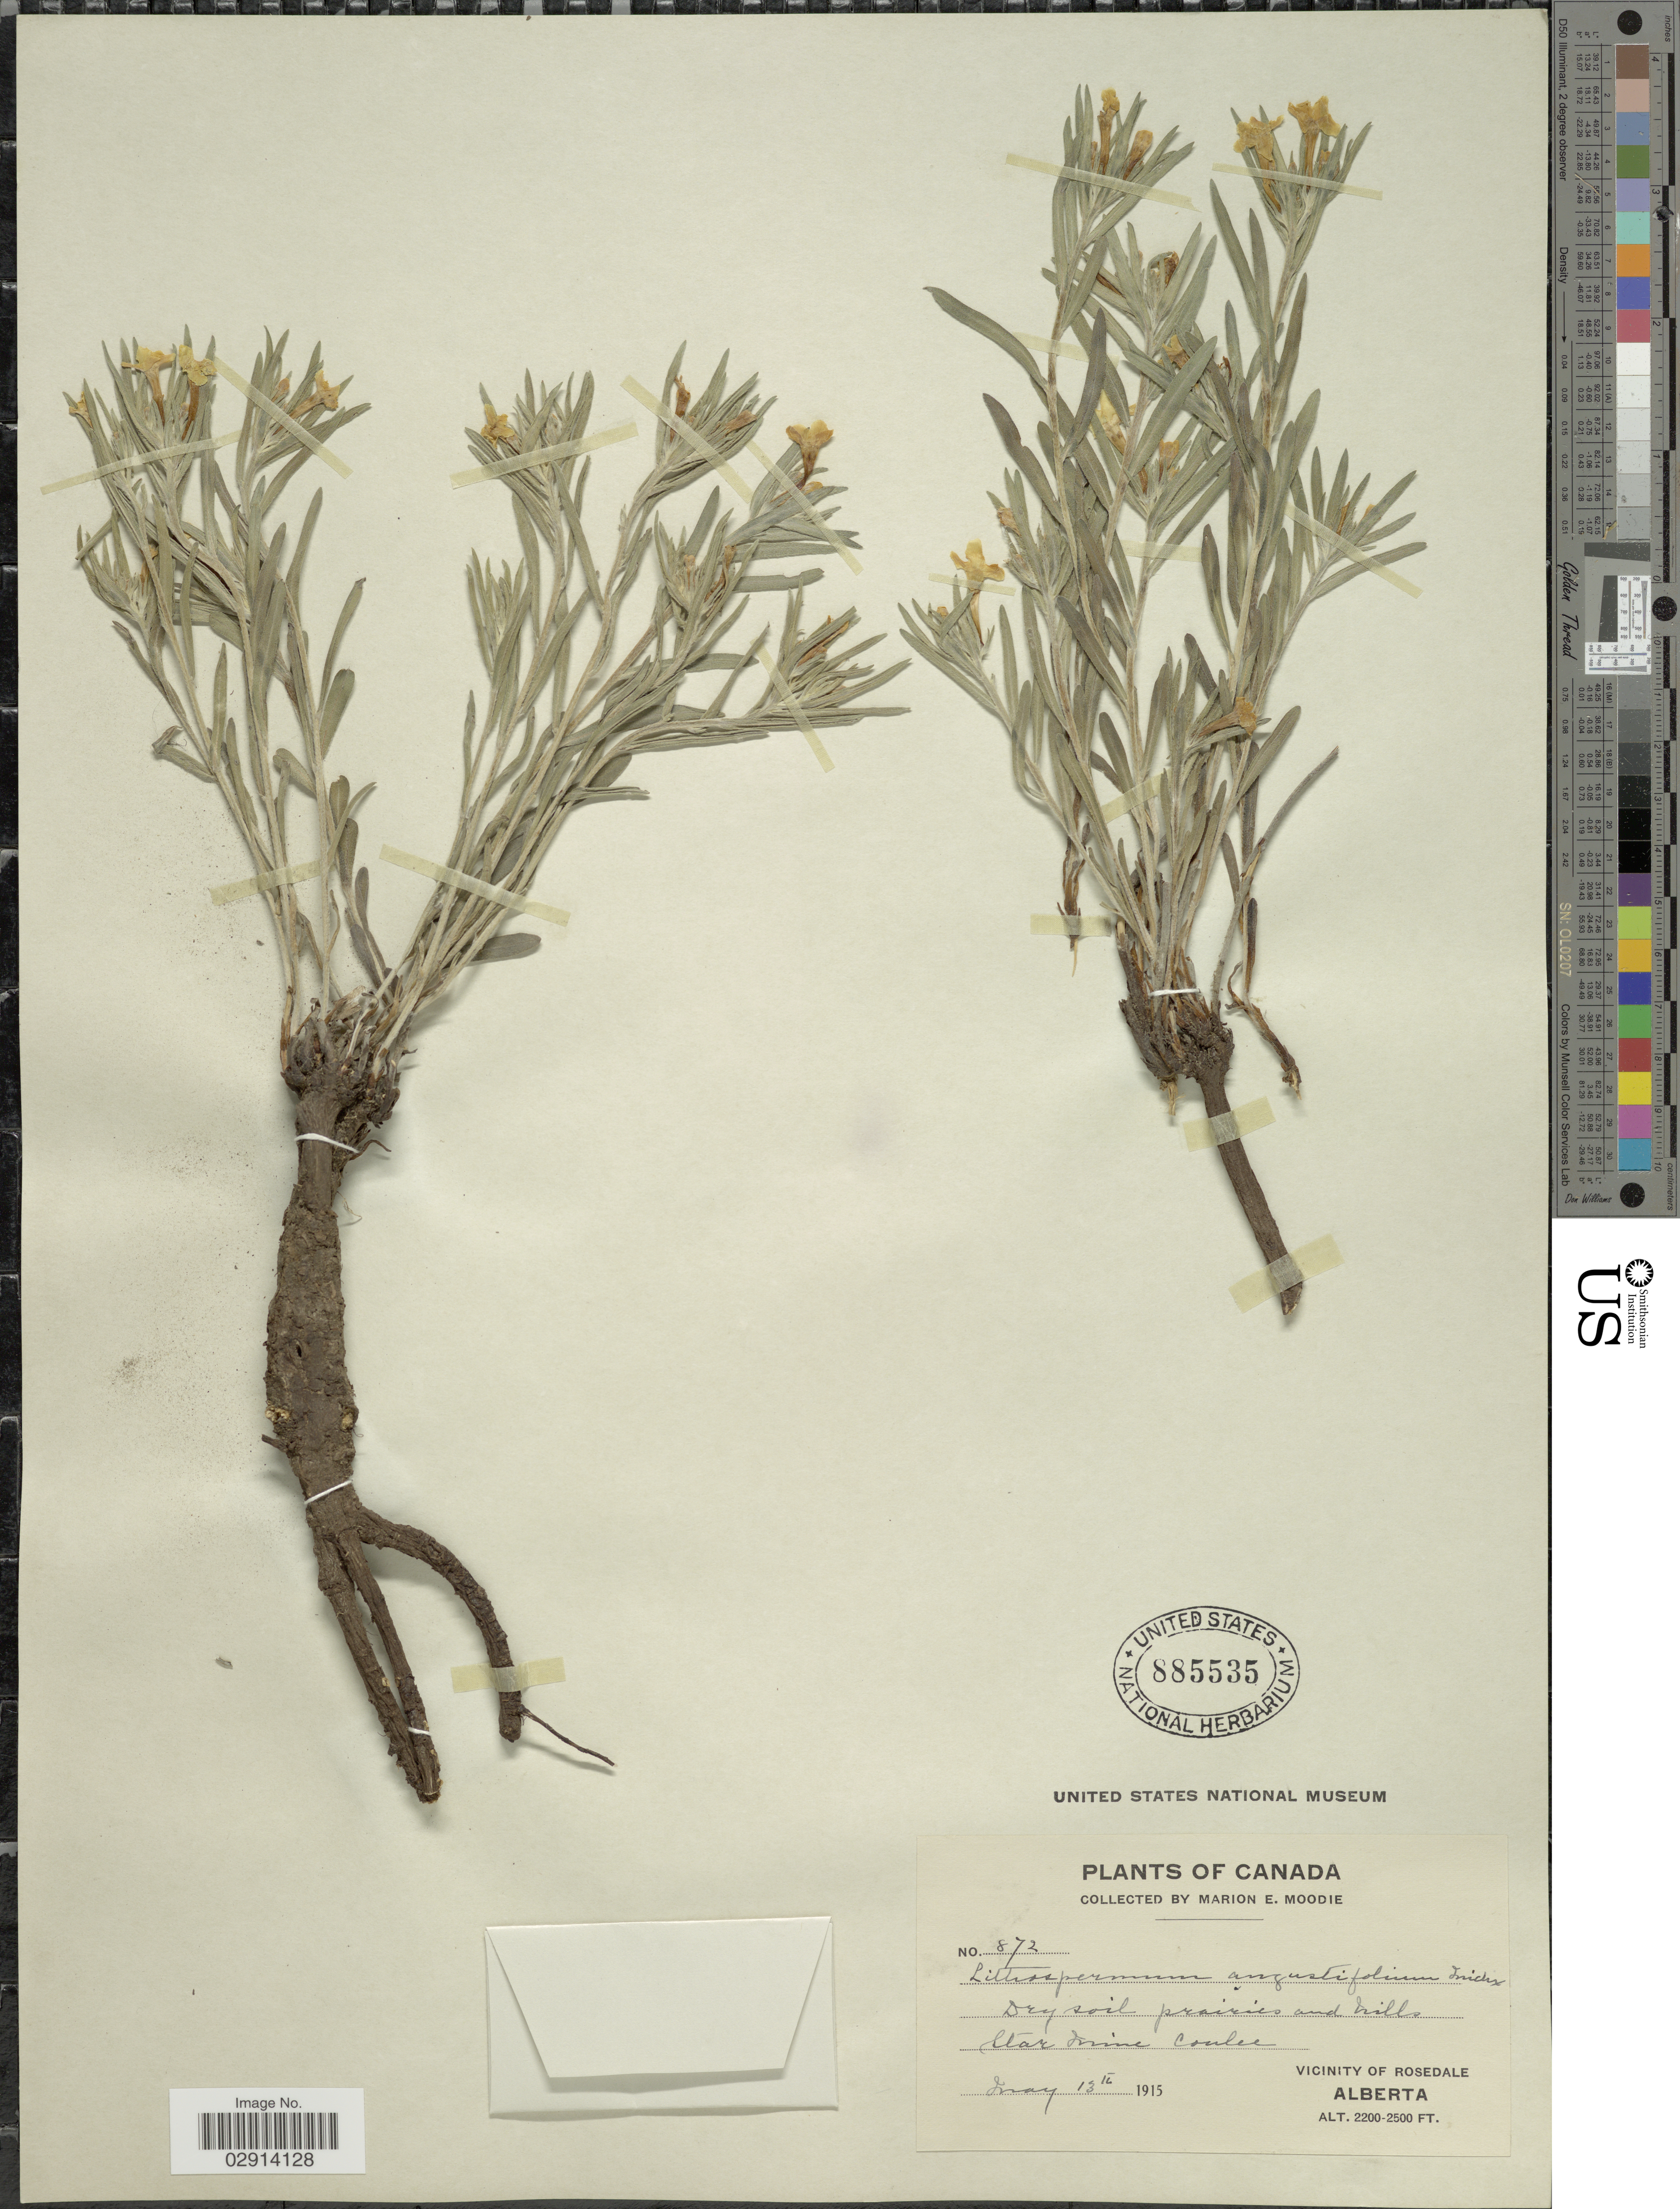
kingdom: Plantae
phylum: Tracheophyta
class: Magnoliopsida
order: Boraginales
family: Boraginaceae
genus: Lithospermum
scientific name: Lithospermum incisum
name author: Lehm.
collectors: M. E. Moodie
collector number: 872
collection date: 1915-05-13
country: Canada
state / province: Alberta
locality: Dry soil prairies and hills Star Mine Coulee. Vicinity of Rosedale, Alberta.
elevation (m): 671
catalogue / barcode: US 885535